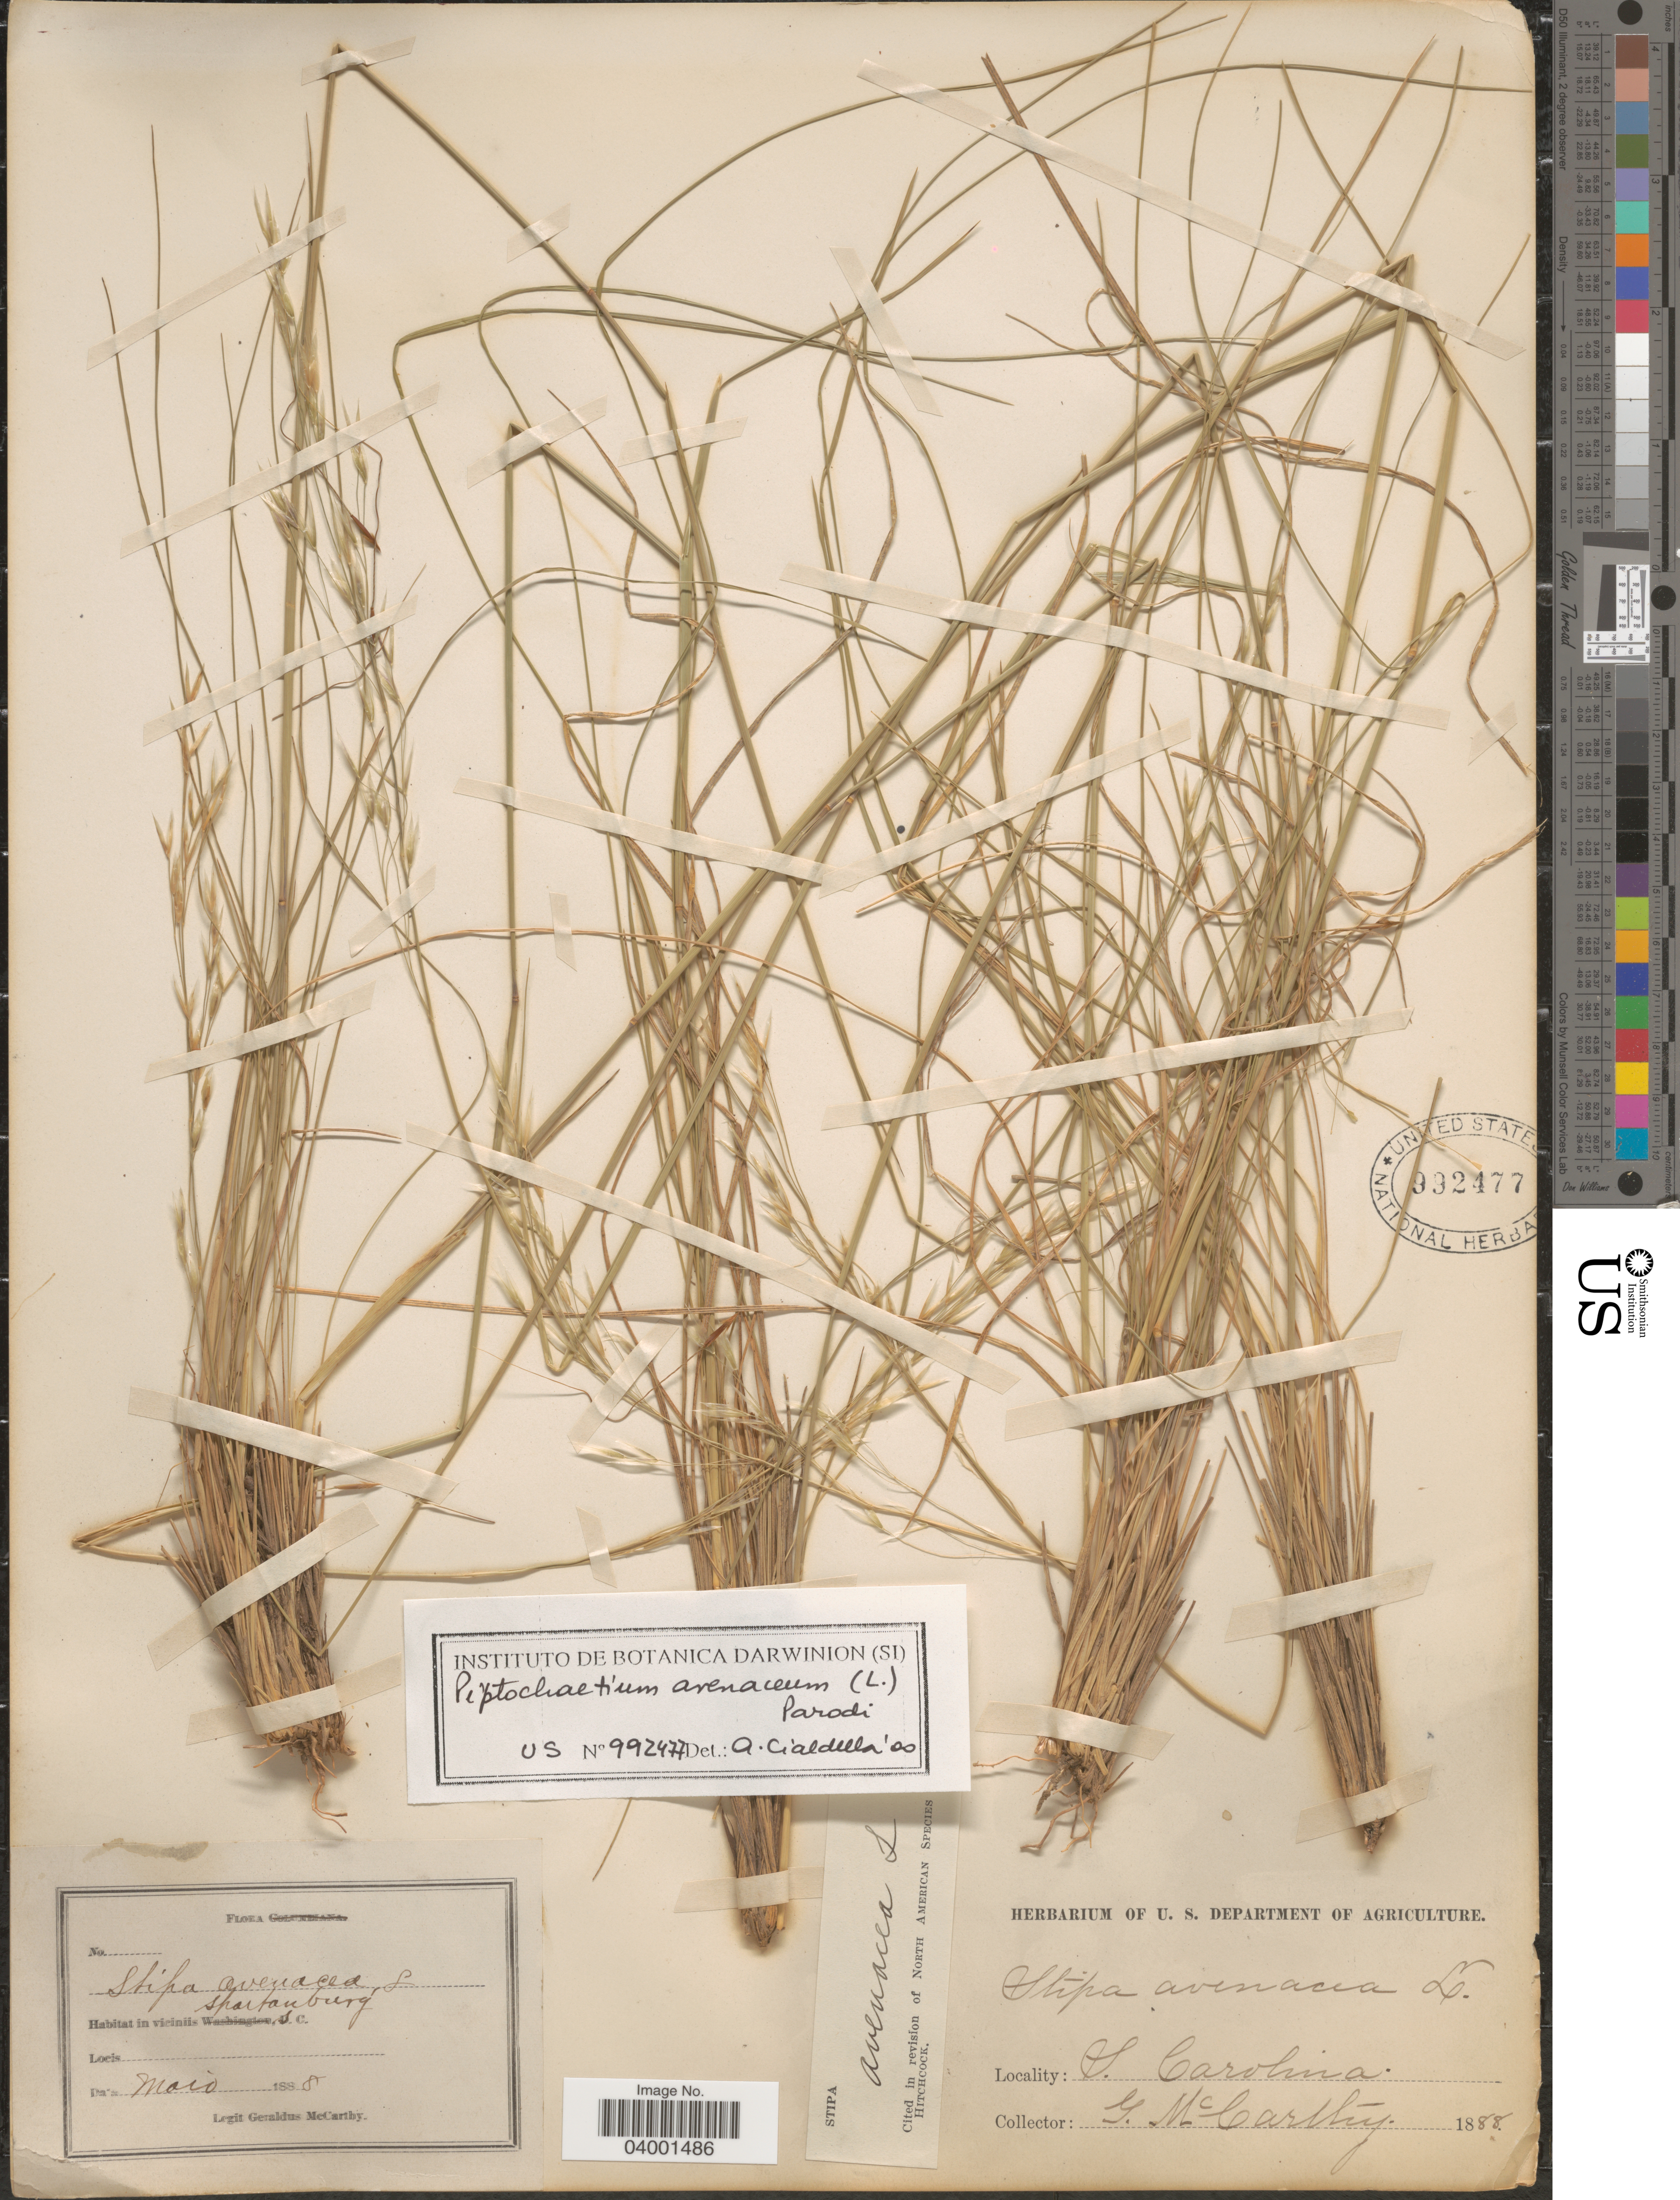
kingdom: Plantae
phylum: Tracheophyta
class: Liliopsida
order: Poales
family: Poaceae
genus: Piptochaetium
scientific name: Piptochaetium avenaceum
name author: (L.) Parodi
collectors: M. McCarthy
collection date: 1888-05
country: United States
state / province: South Carolina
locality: In viciniis Spartanburg.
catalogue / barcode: US 992477